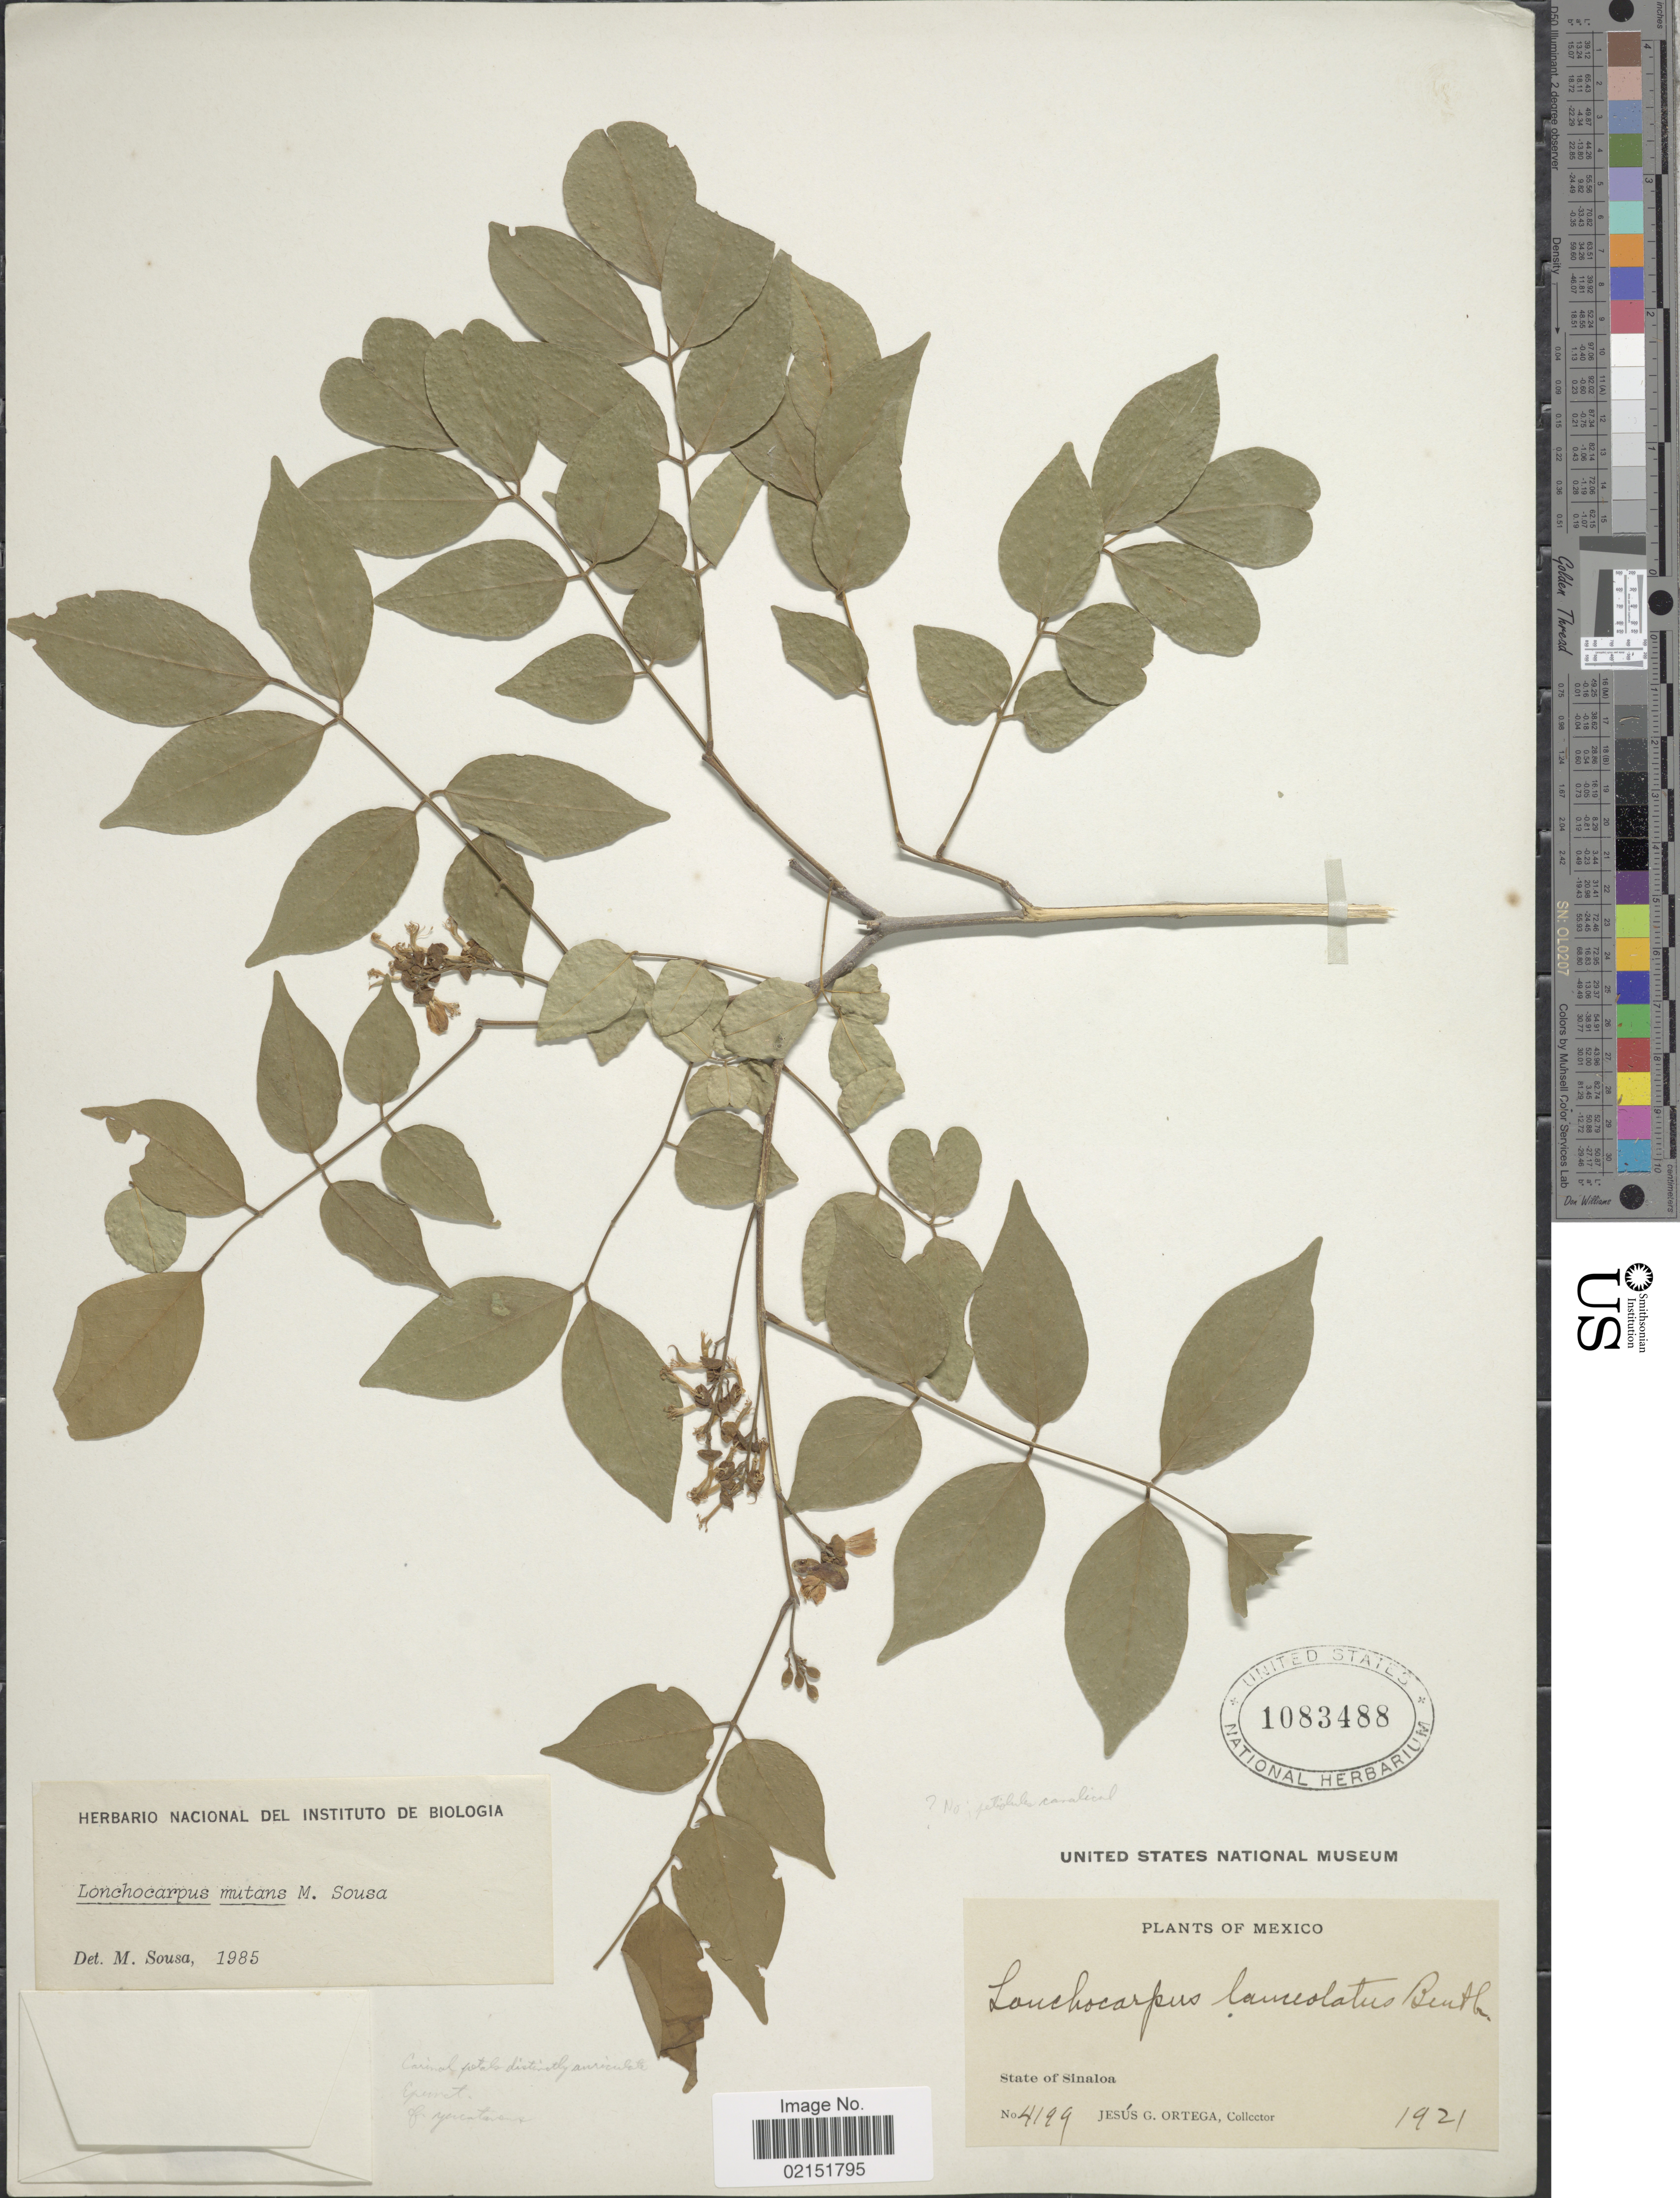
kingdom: Plantae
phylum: Tracheophyta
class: Magnoliopsida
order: Fabales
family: Fabaceae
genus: Lonchocarpus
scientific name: Lonchocarpus mutans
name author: M. Sousa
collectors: J. Ortega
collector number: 4199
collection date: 1921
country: Mexico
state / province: Sinaloa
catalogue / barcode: US 1083488